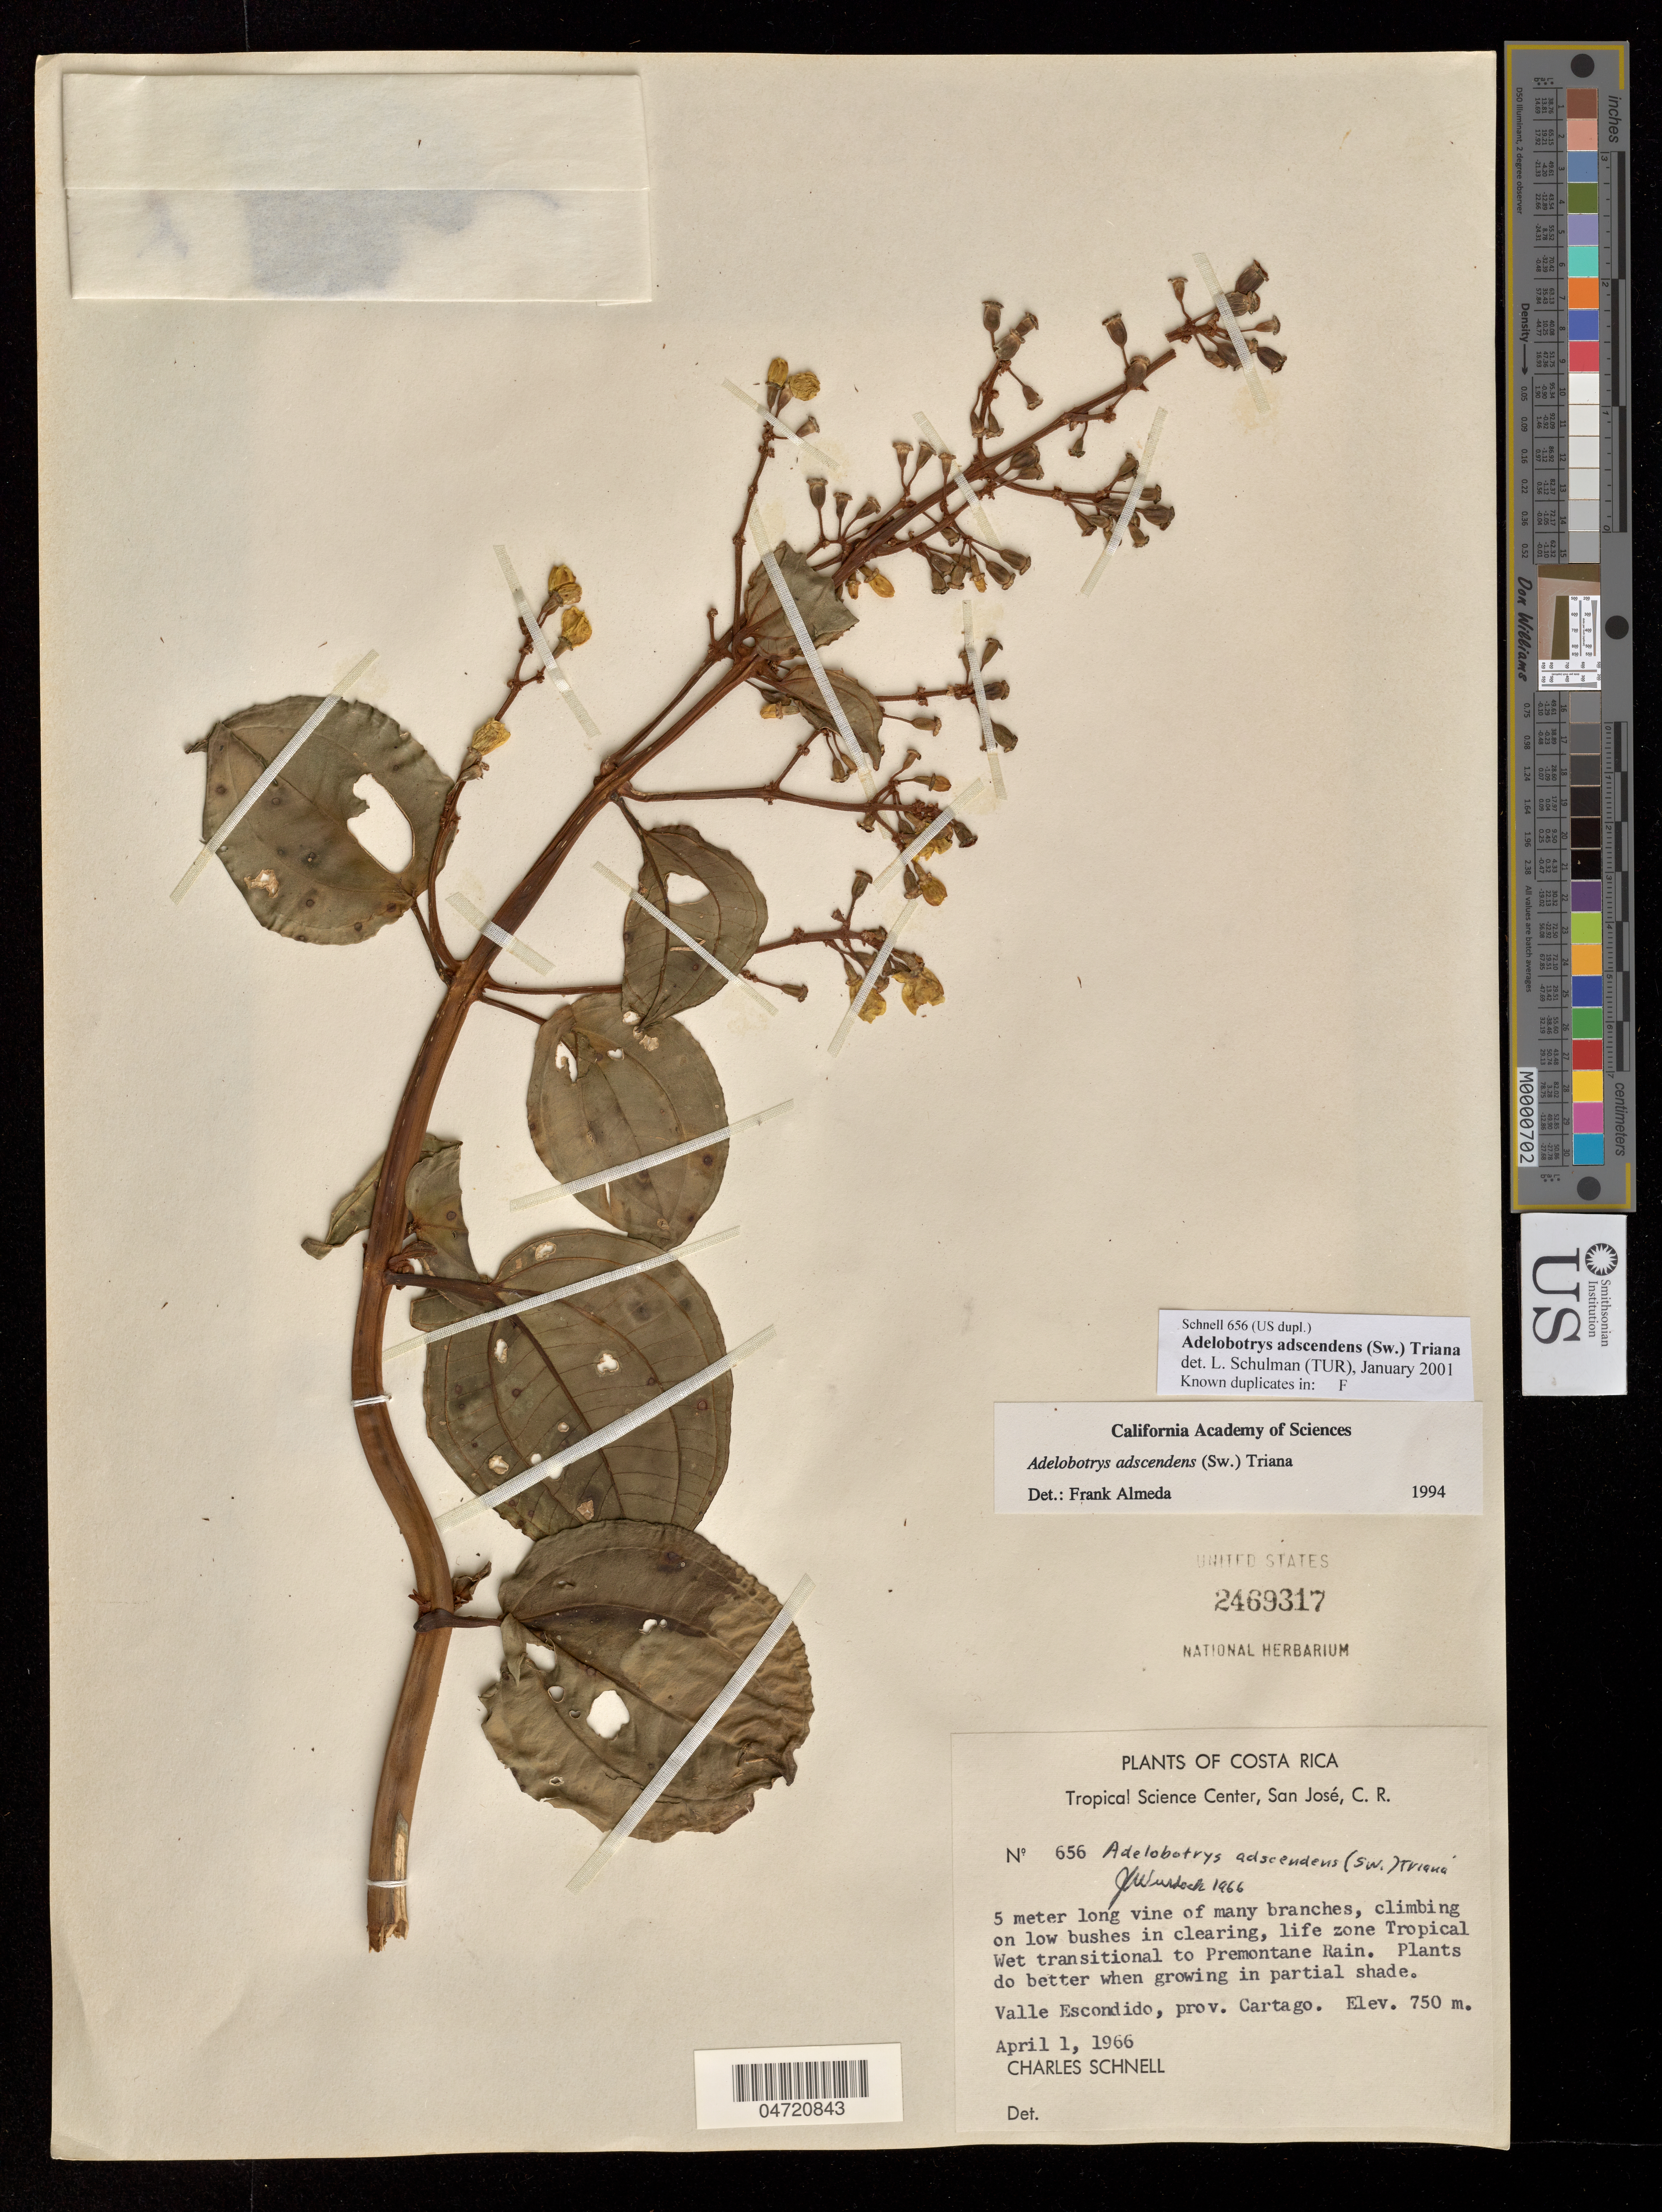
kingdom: Plantae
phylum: Tracheophyta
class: Magnoliopsida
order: Myrtales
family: Melastomataceae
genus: Adelobotrys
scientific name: Adelobotrys adscendens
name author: (Sw.) Triana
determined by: Schulman, Leif, (TUR), University of Turku (FINLAND)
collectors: C. Schnell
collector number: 656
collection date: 1966-04-01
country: Costa Rica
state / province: Cartago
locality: Valle Escondido.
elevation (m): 750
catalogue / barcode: US 2469317